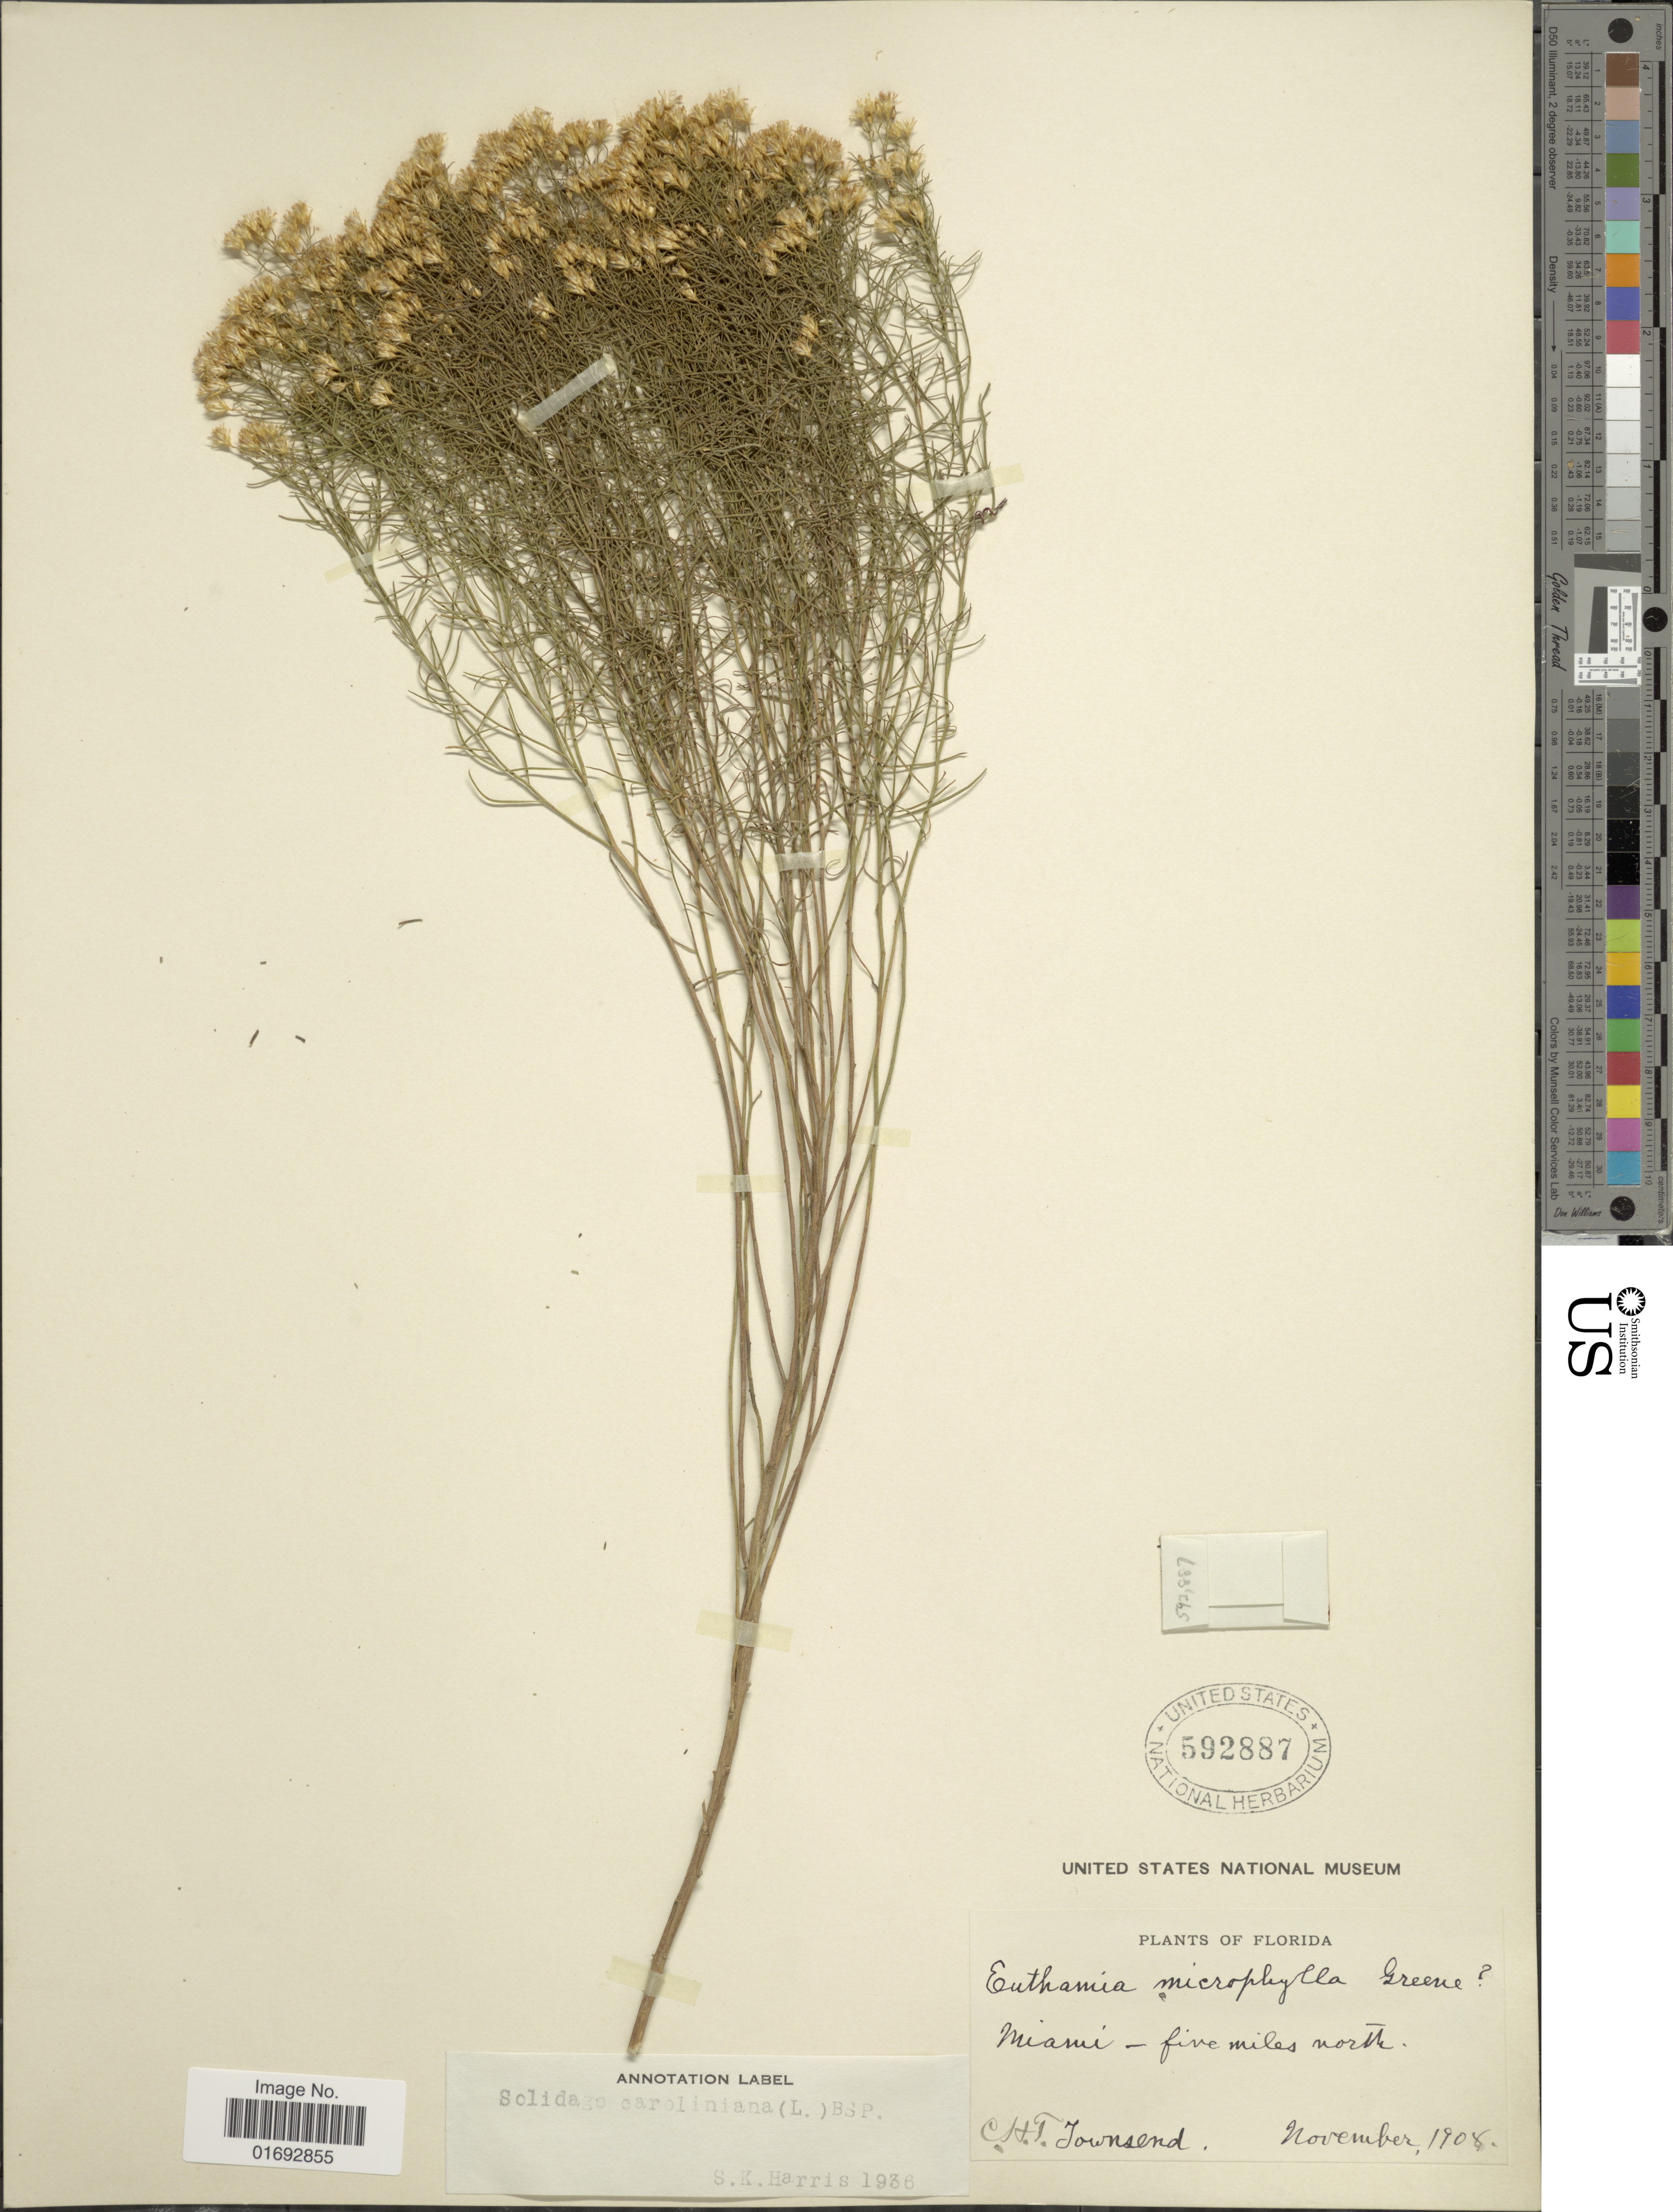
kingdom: Plantae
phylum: Tracheophyta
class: Magnoliopsida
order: Asterales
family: Asteraceae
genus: Euthamia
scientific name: Euthamia tenuifolia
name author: (Pursh) Nutt.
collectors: C. H. T. Townsend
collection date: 1908-11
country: United States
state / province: Florida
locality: Miami-five miles north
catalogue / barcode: US 592887